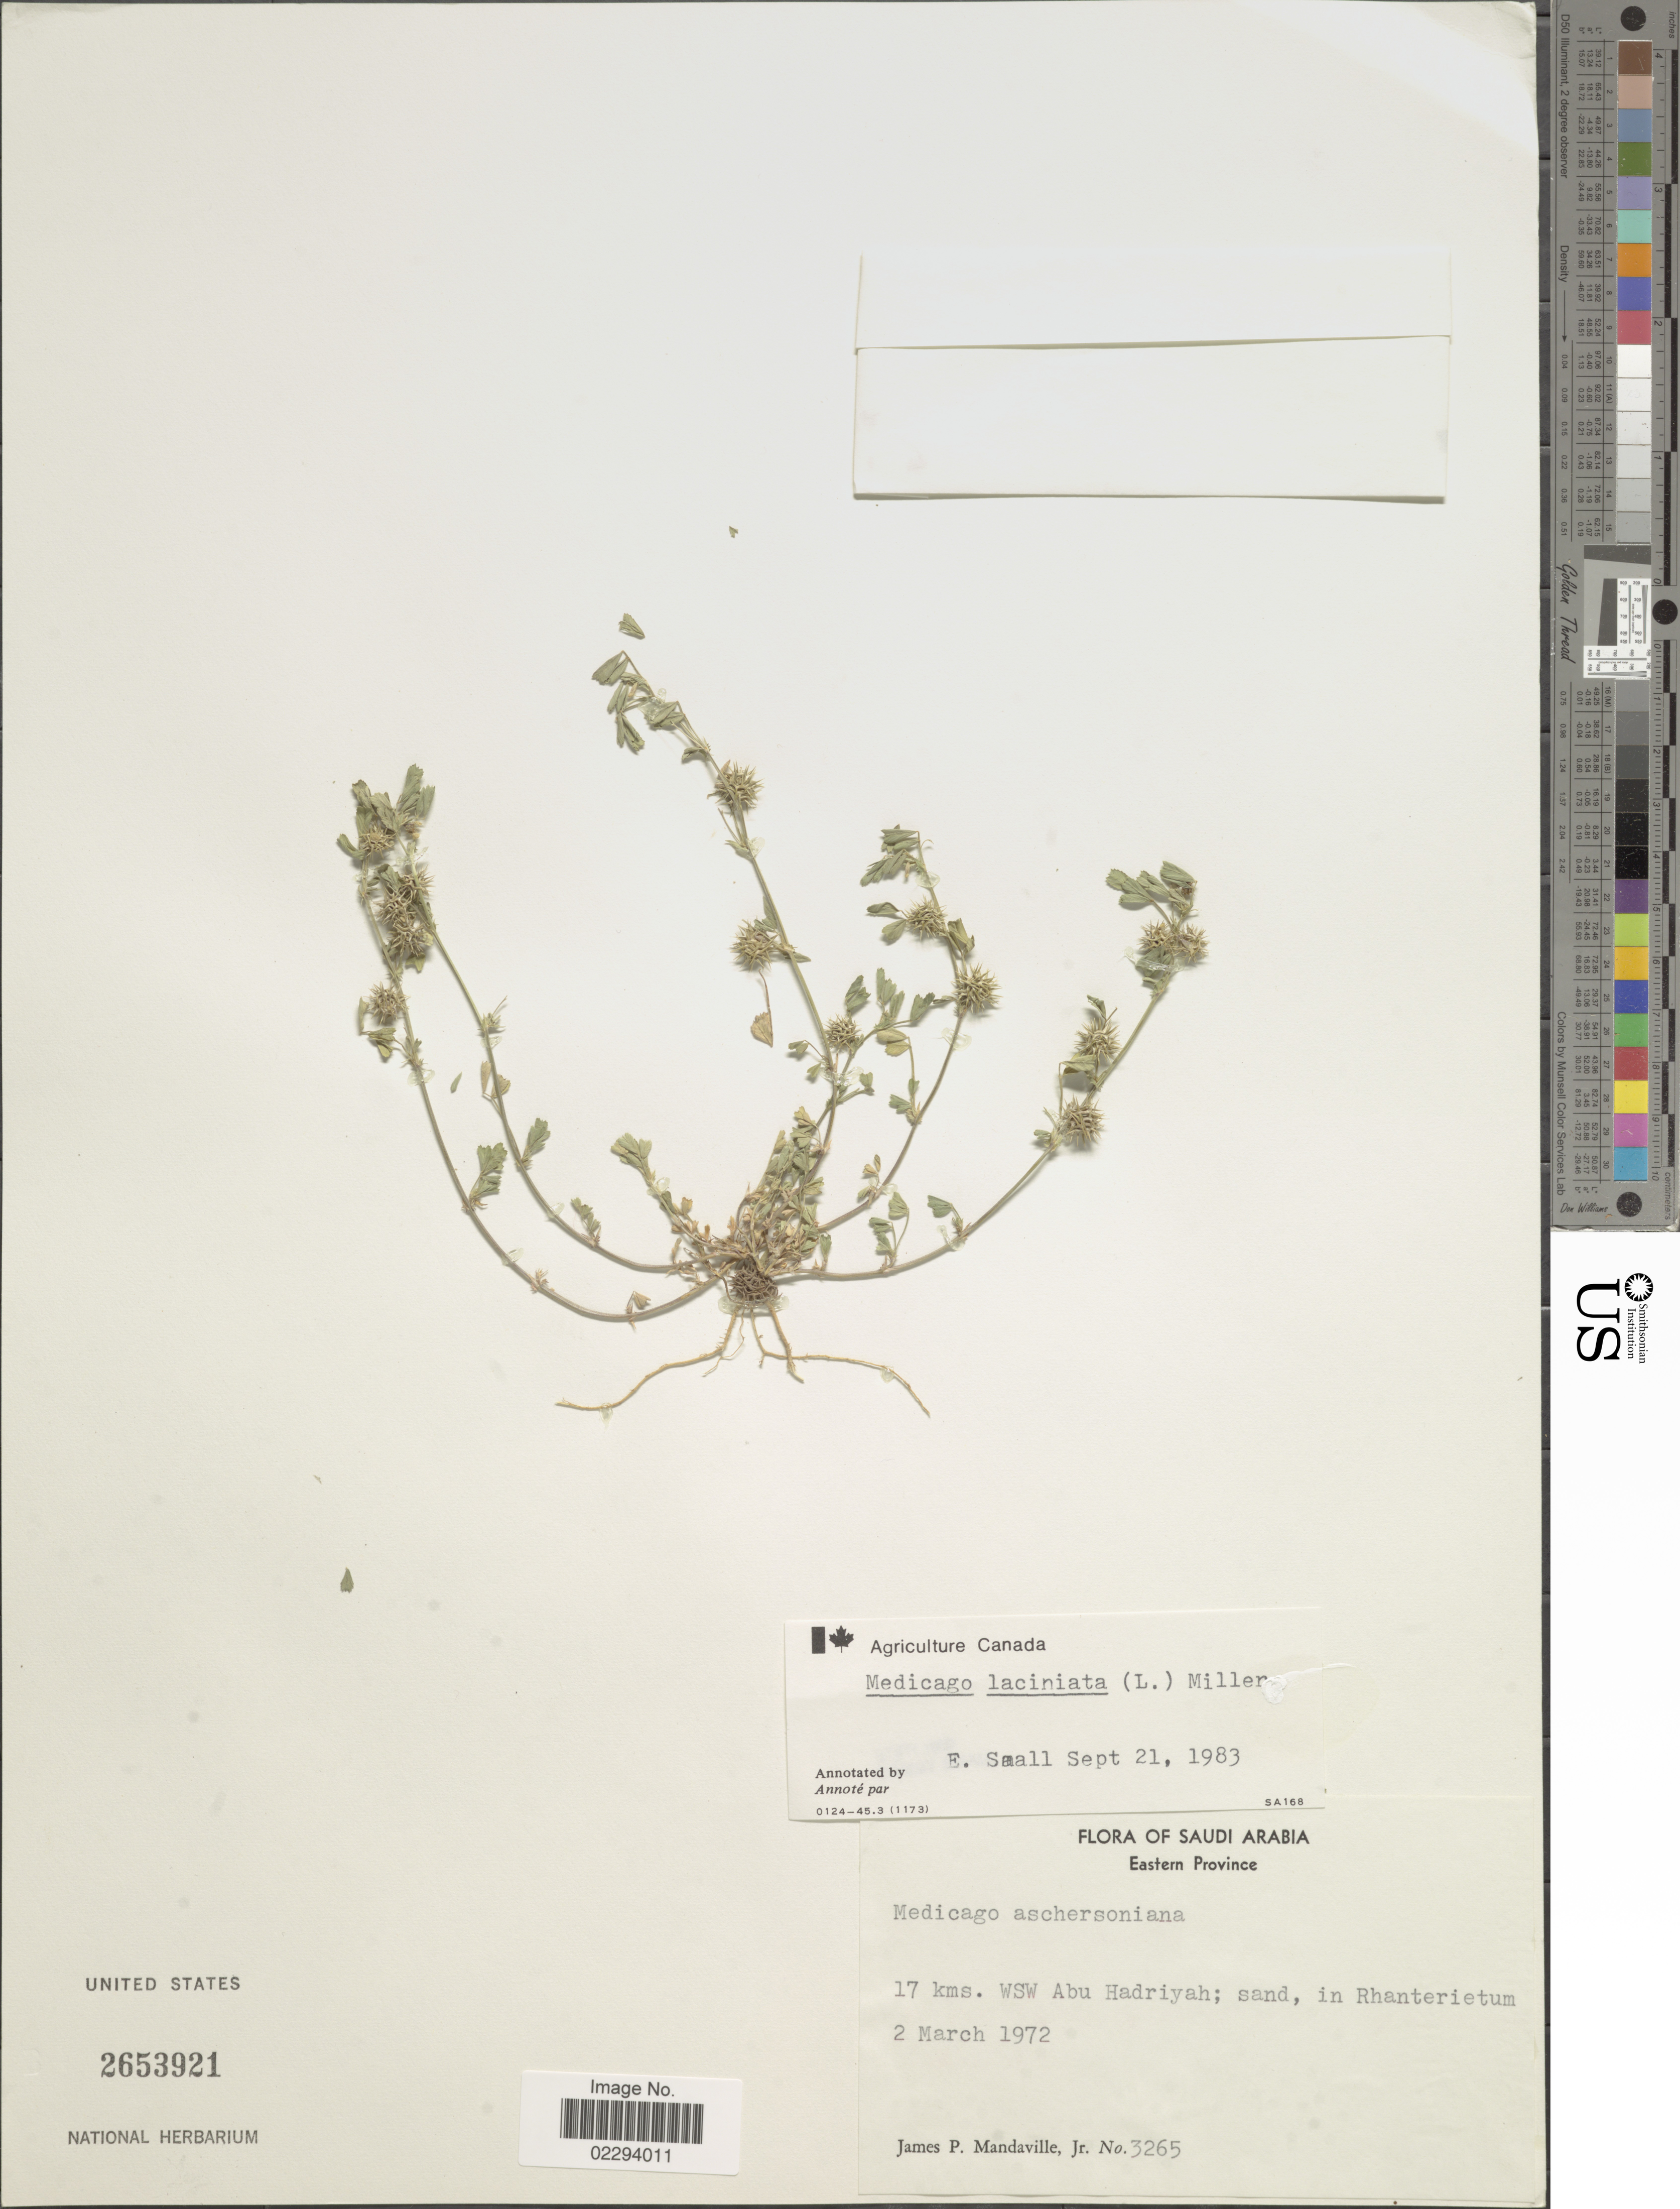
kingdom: Plantae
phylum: Tracheophyta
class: Magnoliopsida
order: Fabales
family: Fabaceae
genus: Medicago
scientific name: Medicago laciniata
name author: (L.) Mill.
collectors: J. Mandaville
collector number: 3265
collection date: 1972-03-02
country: Saudi Arabia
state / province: Ash Sharqiyah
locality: Eastern Province. 17 kms. WSW Abu Hadriyah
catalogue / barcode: US 2653921